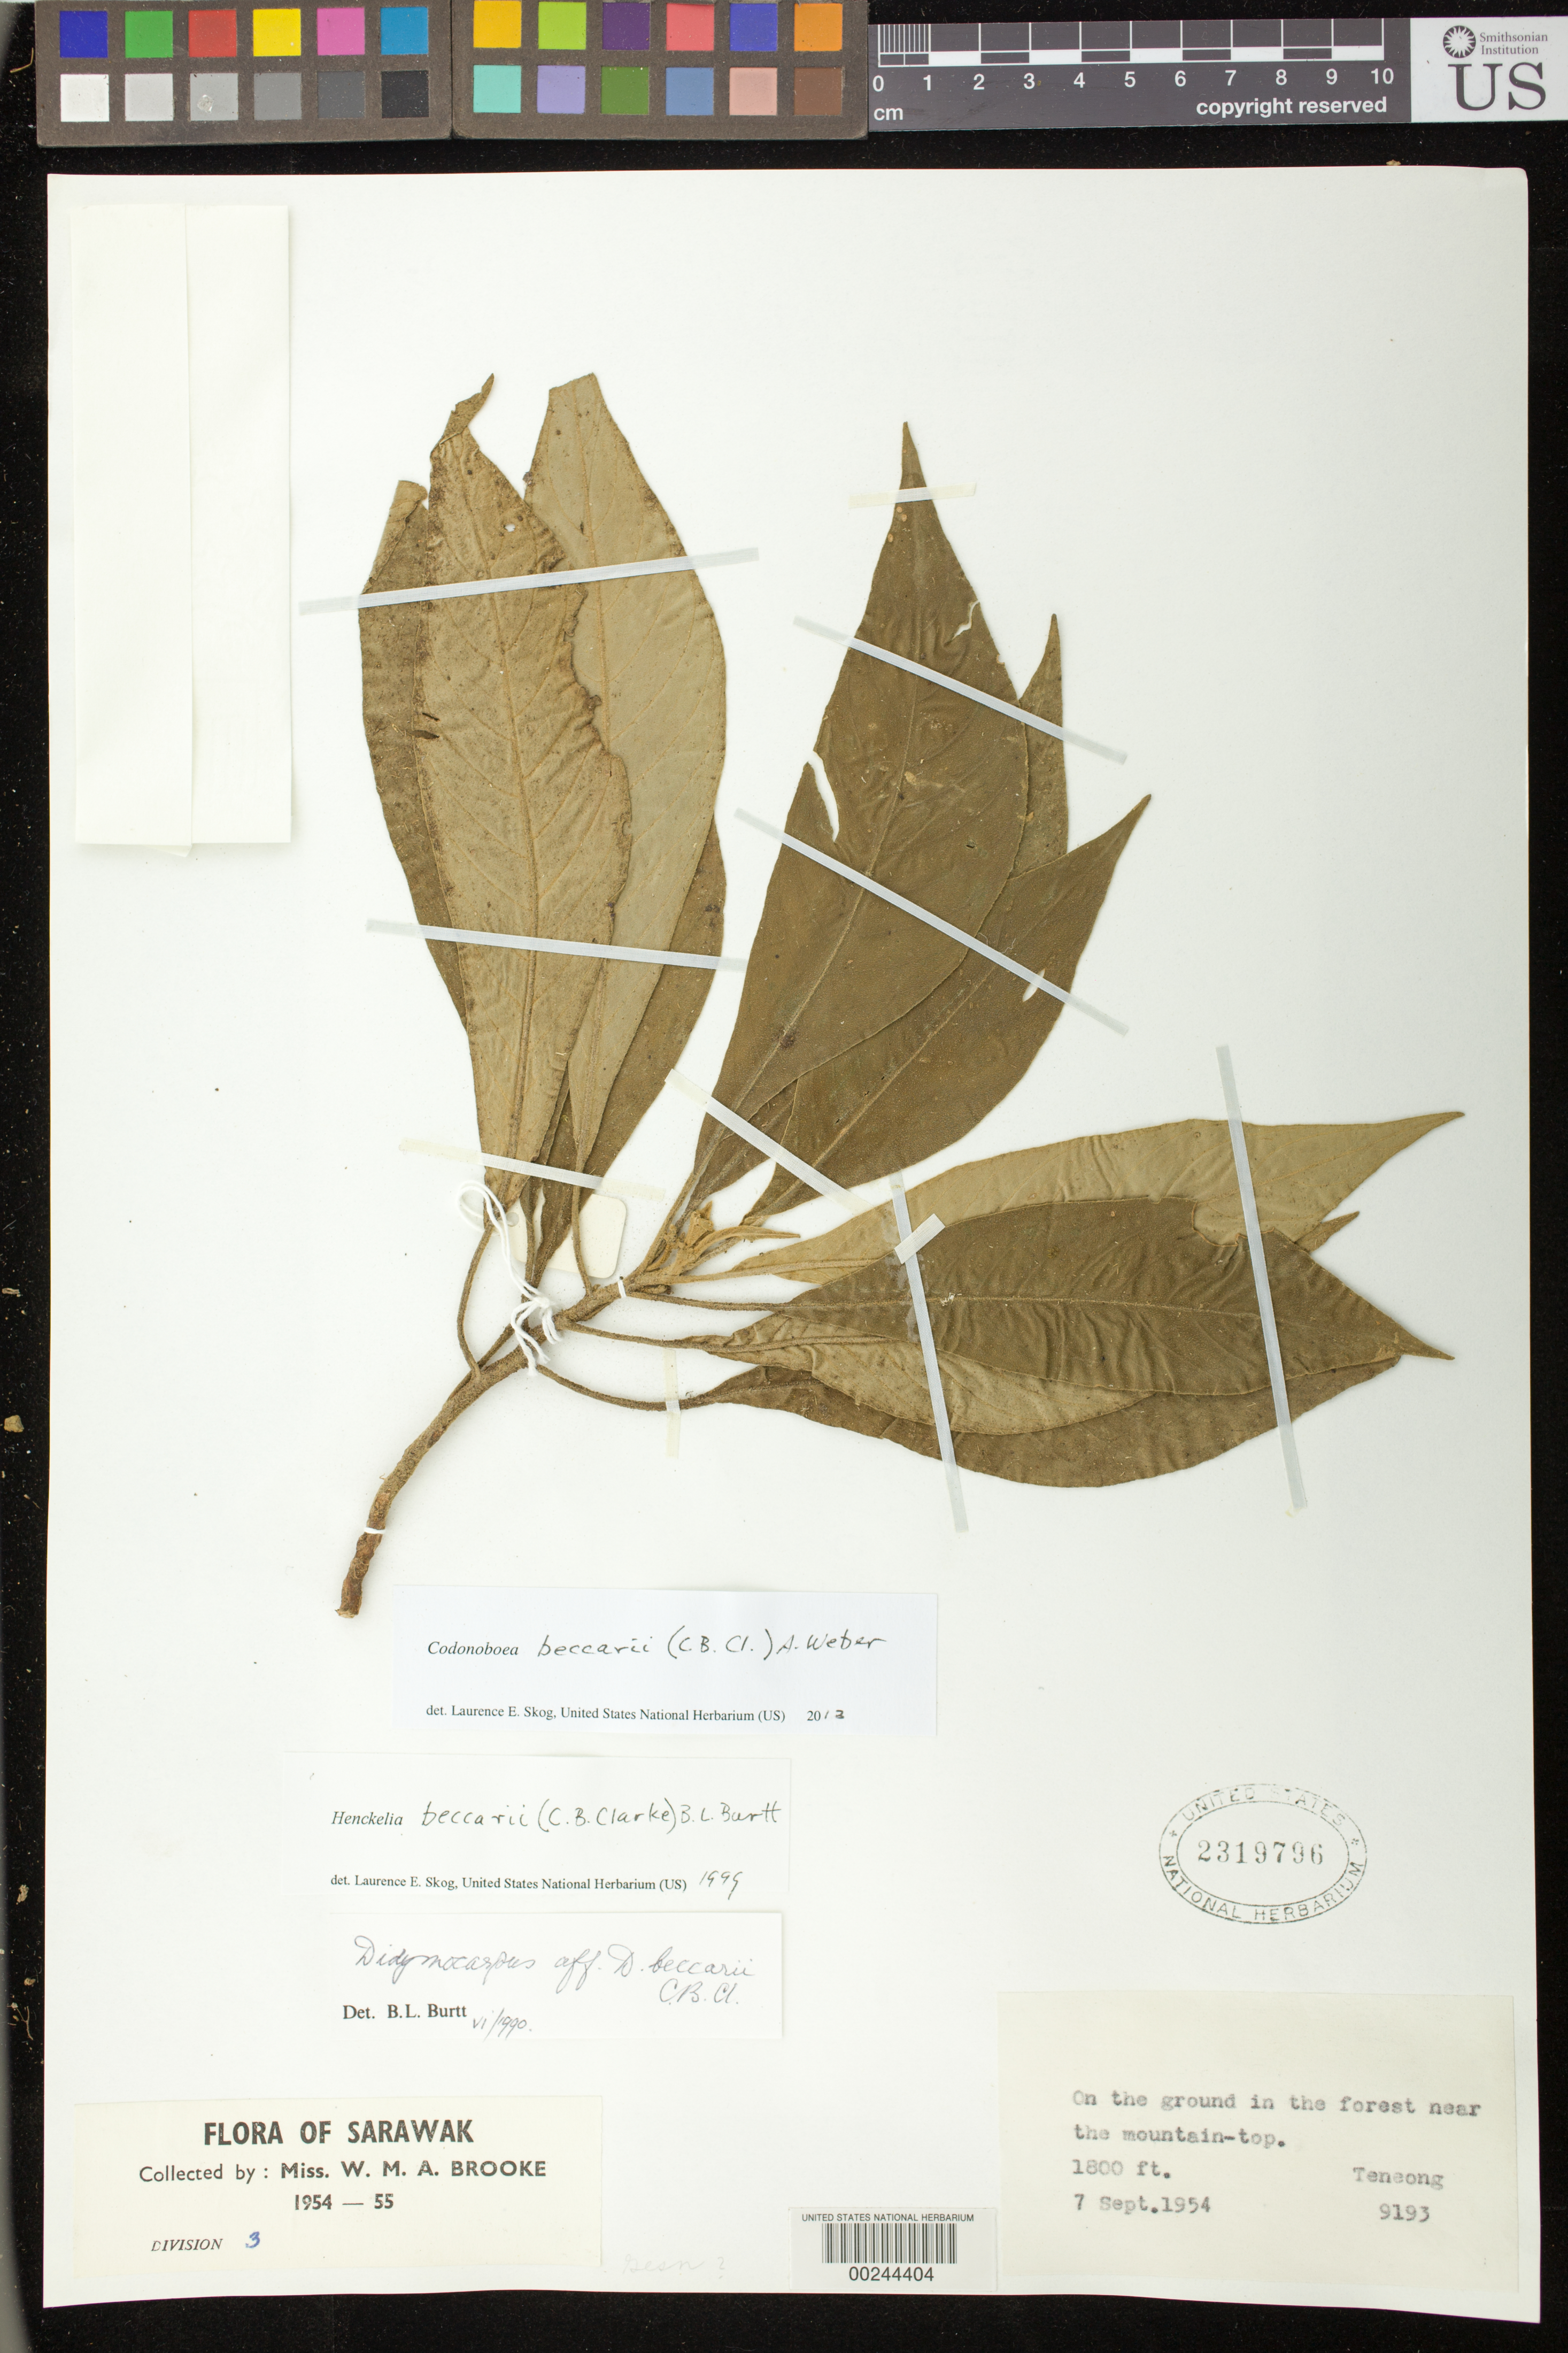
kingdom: Plantae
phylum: Tracheophyta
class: Magnoliopsida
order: Lamiales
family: Gesneriaceae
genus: Codonoboea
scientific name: Codonoboea beccarii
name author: (C.B. Clarke) A. Weber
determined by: Skog, Laurence E.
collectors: W. Brooke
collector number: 9193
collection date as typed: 07 Sep 1954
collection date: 1954-09-07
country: Malaysia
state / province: Sarawak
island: Borneo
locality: Teneong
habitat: On the ground in the forest near the mountain-top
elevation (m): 549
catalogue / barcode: US 2319796